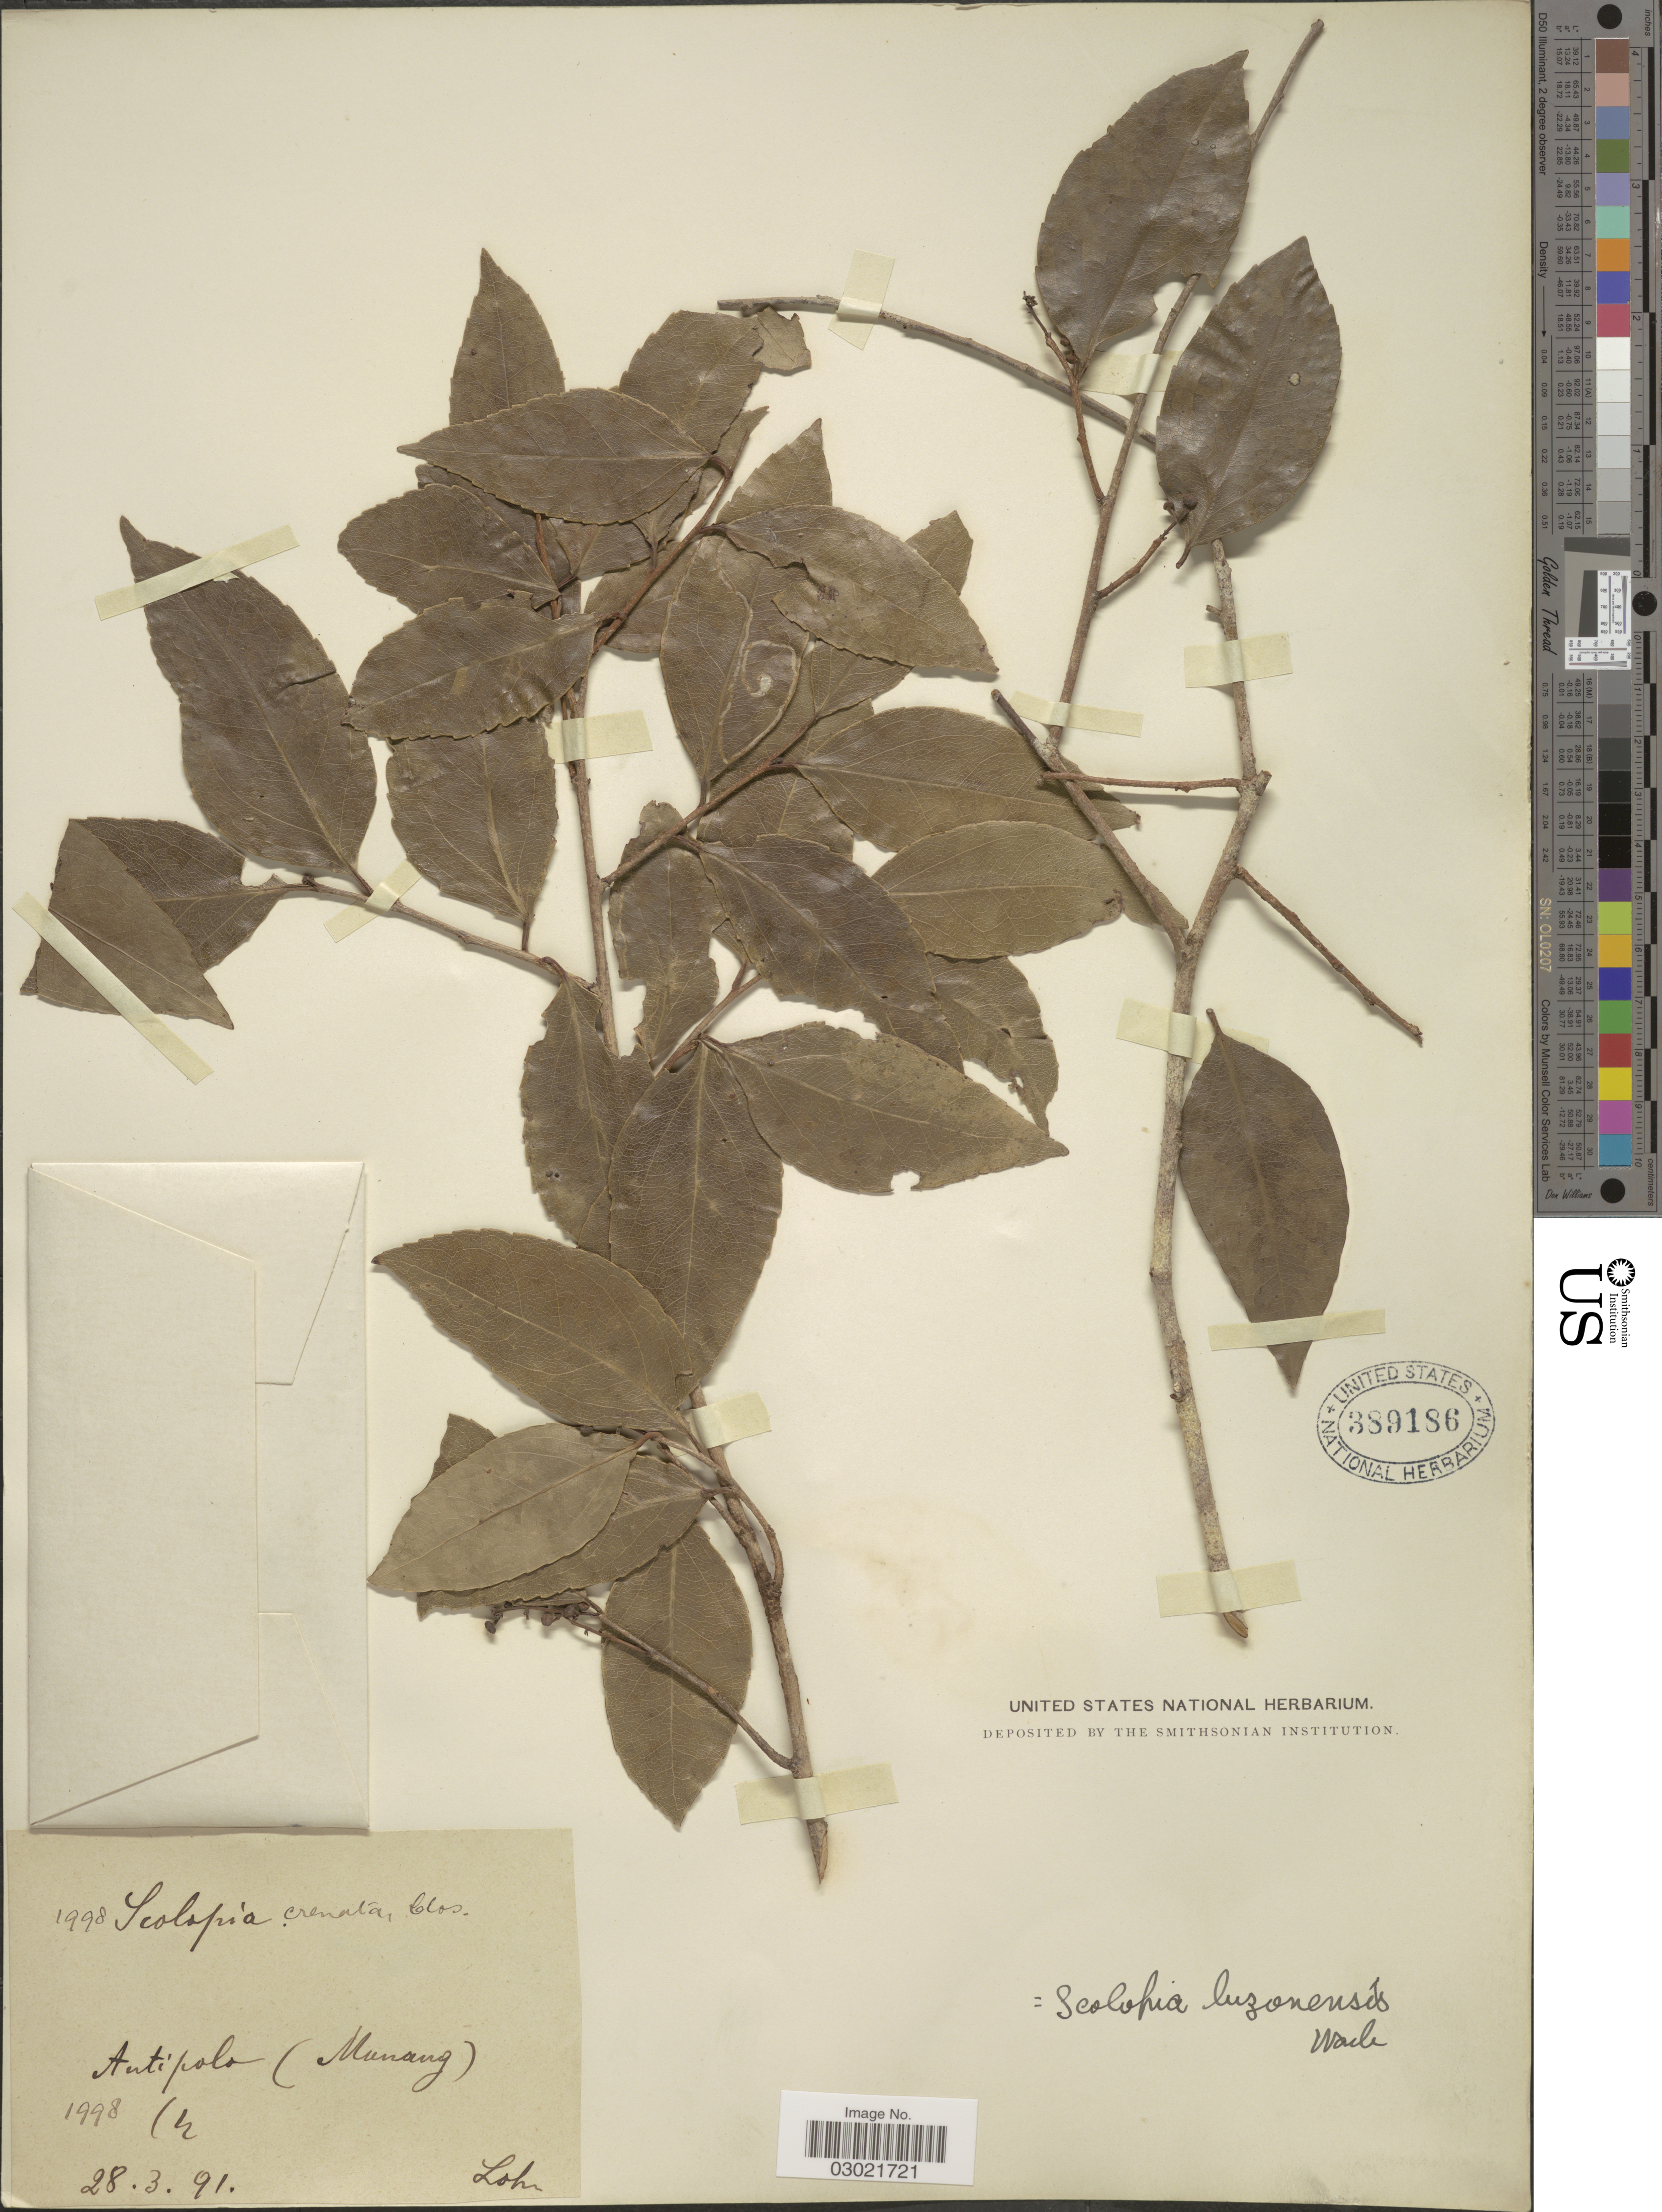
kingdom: Plantae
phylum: Tracheophyta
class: Magnoliopsida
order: Malpighiales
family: Salicaceae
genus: Scolopia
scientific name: Scolopia luzonensis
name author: (C. Presl) Warb.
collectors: Löhr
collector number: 1998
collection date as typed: Transcribed d/m/y: 28/3/91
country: Philippines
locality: Antipolo (Munang).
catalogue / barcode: US 389186